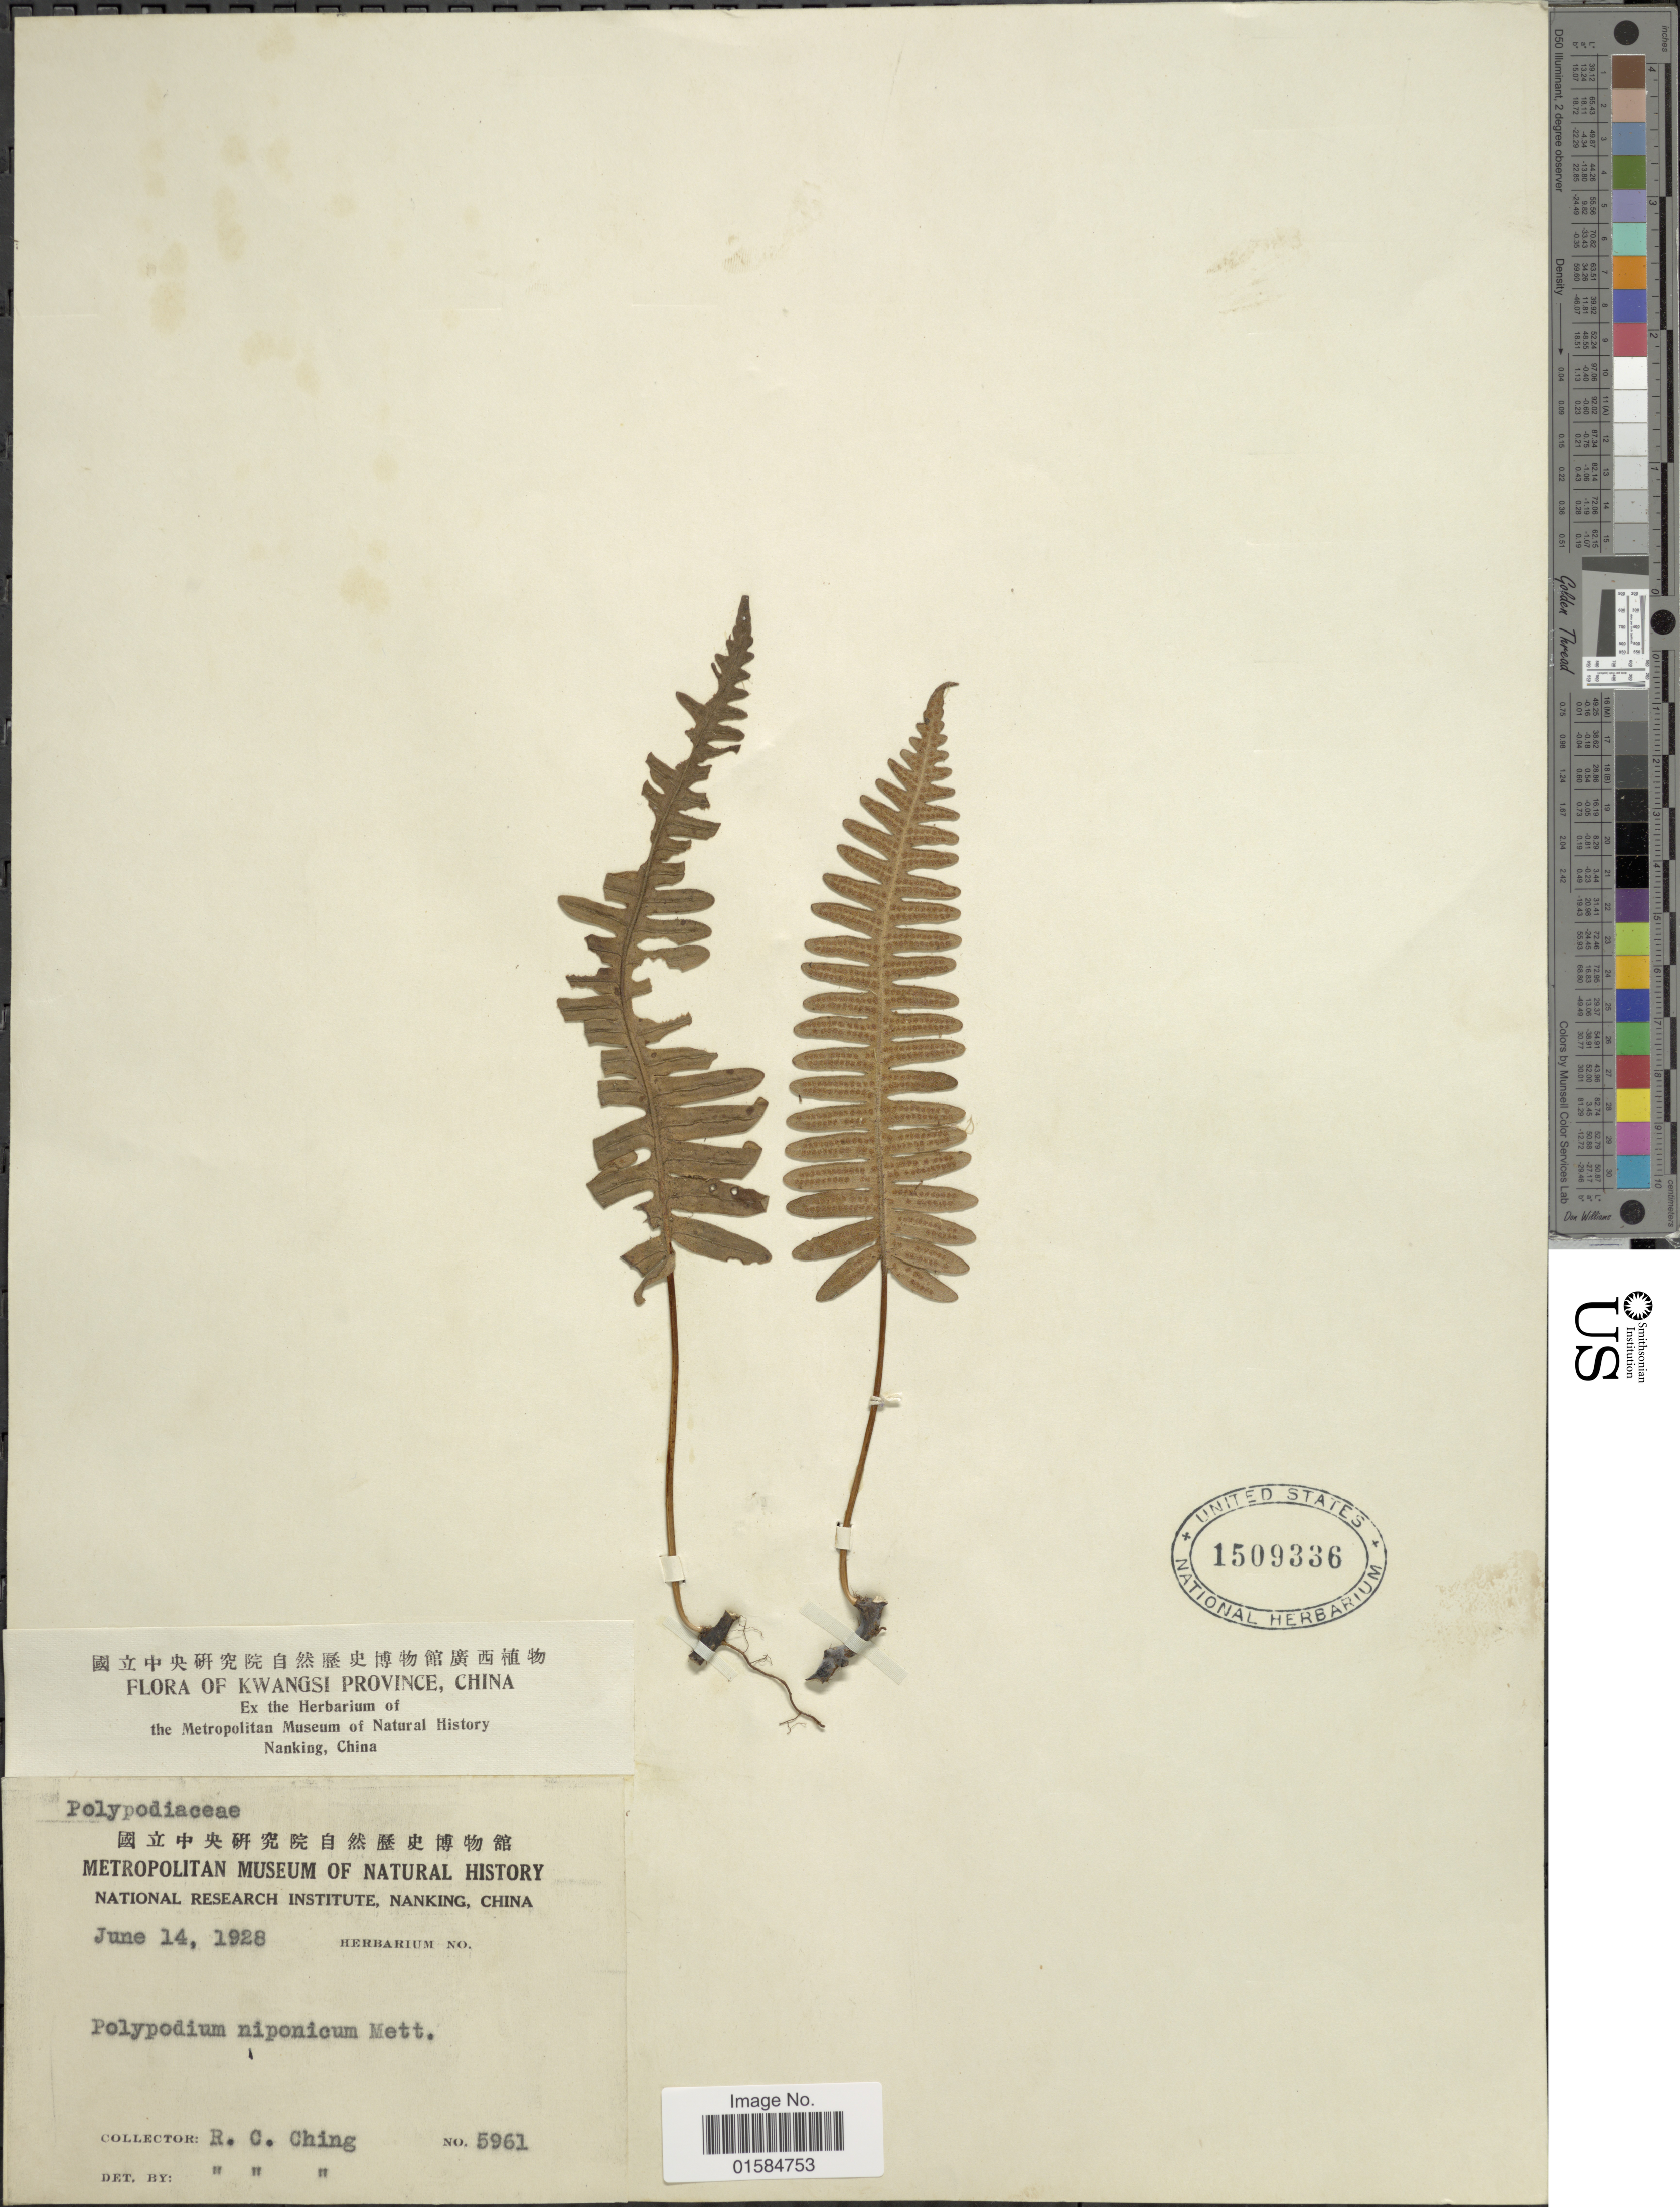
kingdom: Plantae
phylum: Tracheophyta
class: Polypodiopsida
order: Polypodiales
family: Polypodiaceae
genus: Goniophlebium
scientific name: Goniophlebium niponicum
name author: (Mett.) Bedd.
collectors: R. C. Ching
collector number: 5961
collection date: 1928-06-14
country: China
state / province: Guangxi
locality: Kwangsi Province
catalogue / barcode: US 1509336